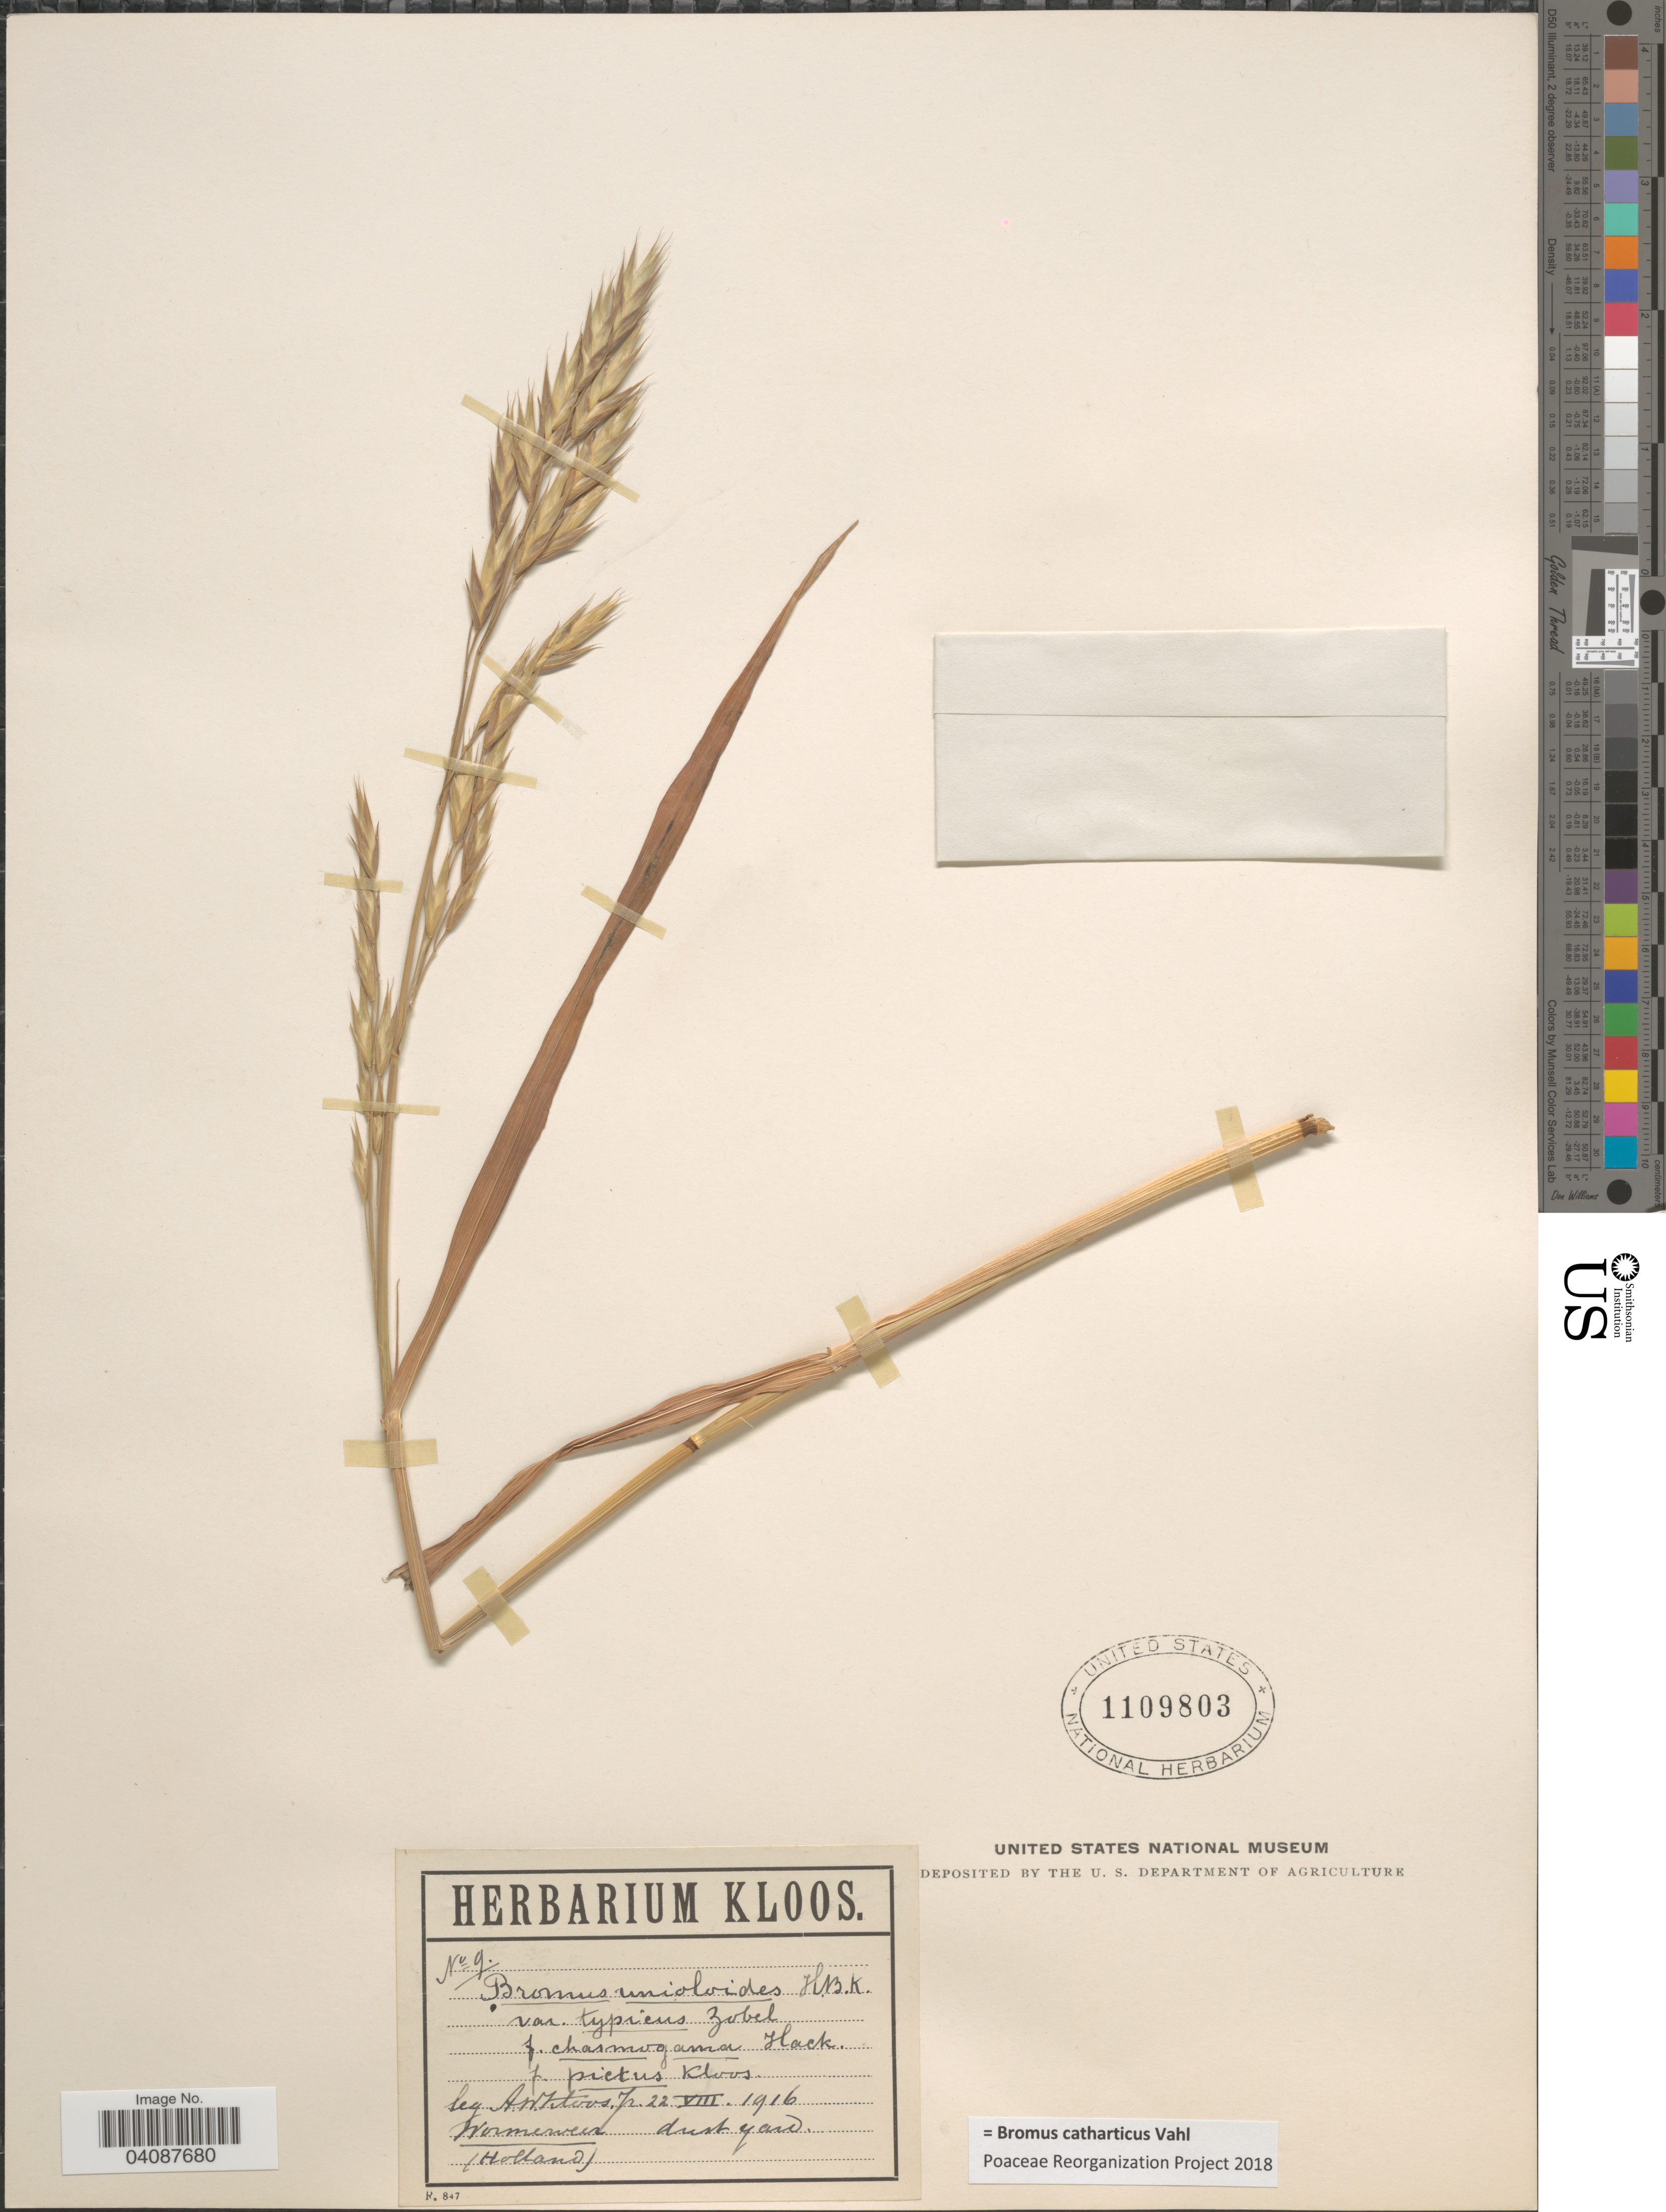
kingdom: Plantae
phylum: Tracheophyta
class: Liliopsida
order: Poales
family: Poaceae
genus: Bromus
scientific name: Bromus catharticus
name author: Vahl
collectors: A. W. Kloos, Jr.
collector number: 9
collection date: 1916-08-22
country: Netherlands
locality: Wormerveer dust yard. (Holland).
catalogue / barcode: US 1109803